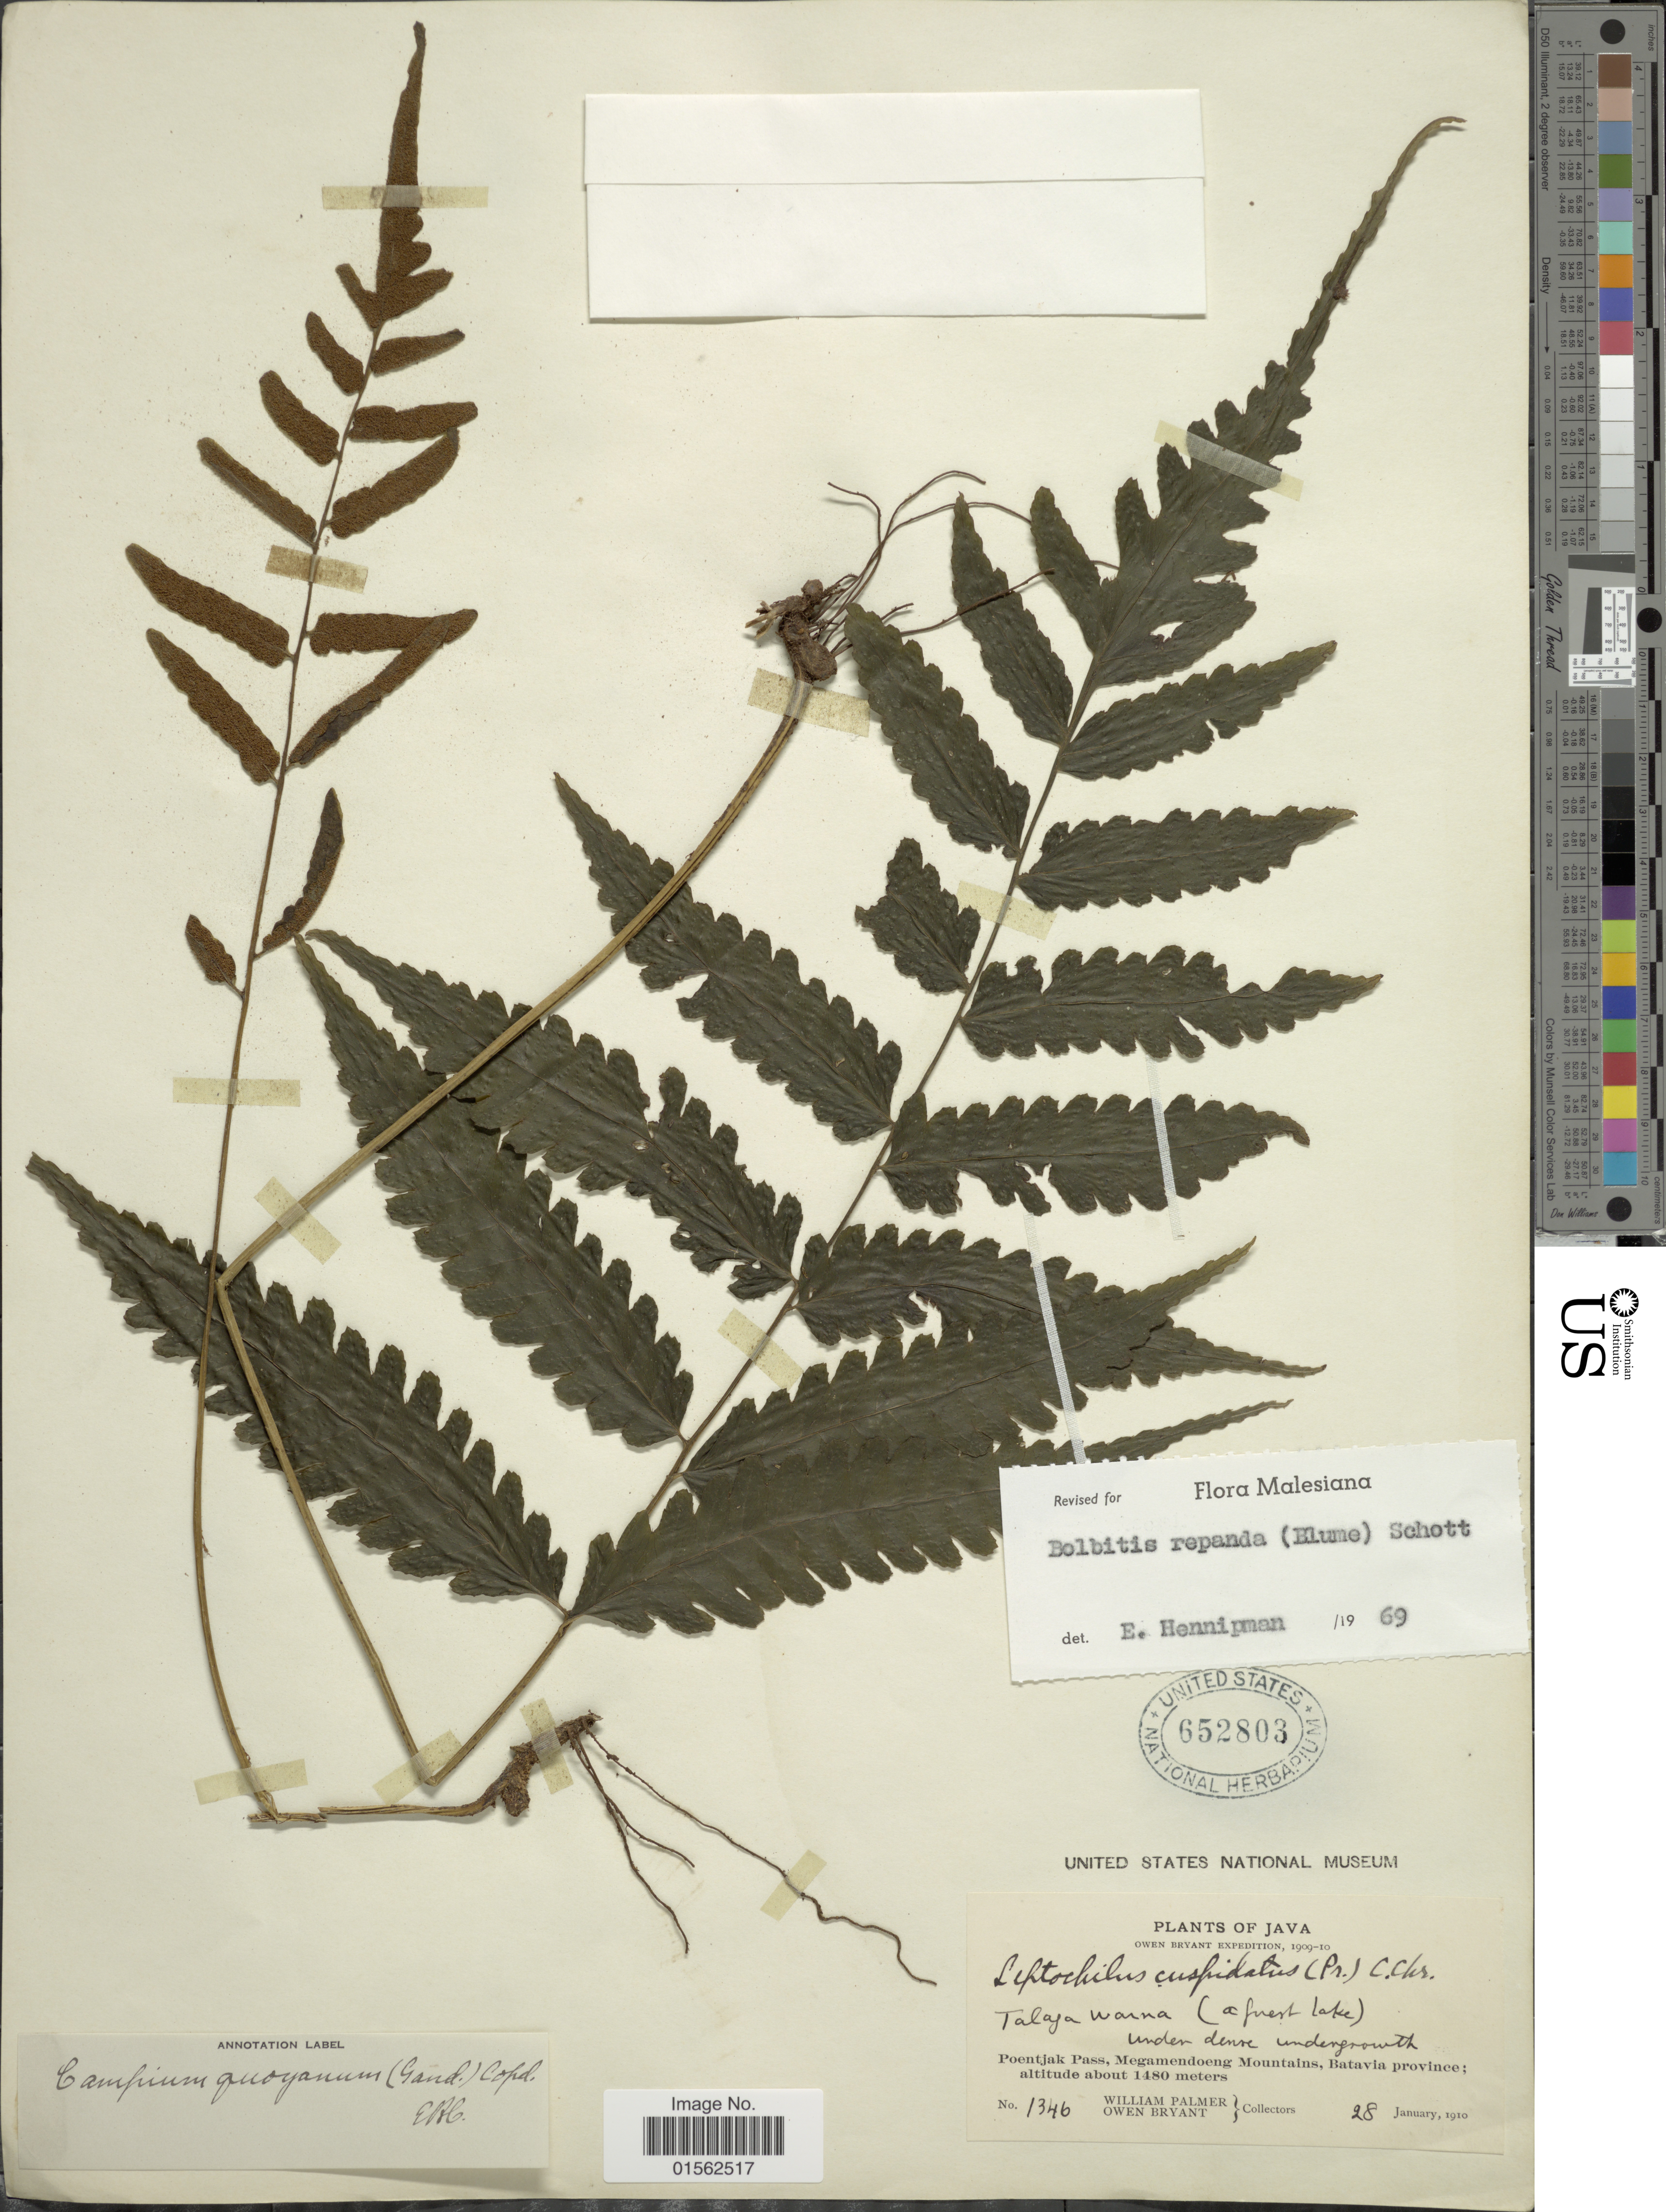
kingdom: Plantae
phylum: Tracheophyta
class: Polypodiopsida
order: Polypodiales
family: Dryopteridaceae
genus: Bolbitis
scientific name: Bolbitis repanda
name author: (Blume) Schott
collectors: W. Palmer & O. Bryant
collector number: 1346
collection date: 1910-01-28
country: Indonesia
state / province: Java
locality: Talaya warna (a forest lake), under dense undergrowth, Poentjak Pass, Megamendoeng Mountains, Batavia province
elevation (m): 1480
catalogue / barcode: US 652803